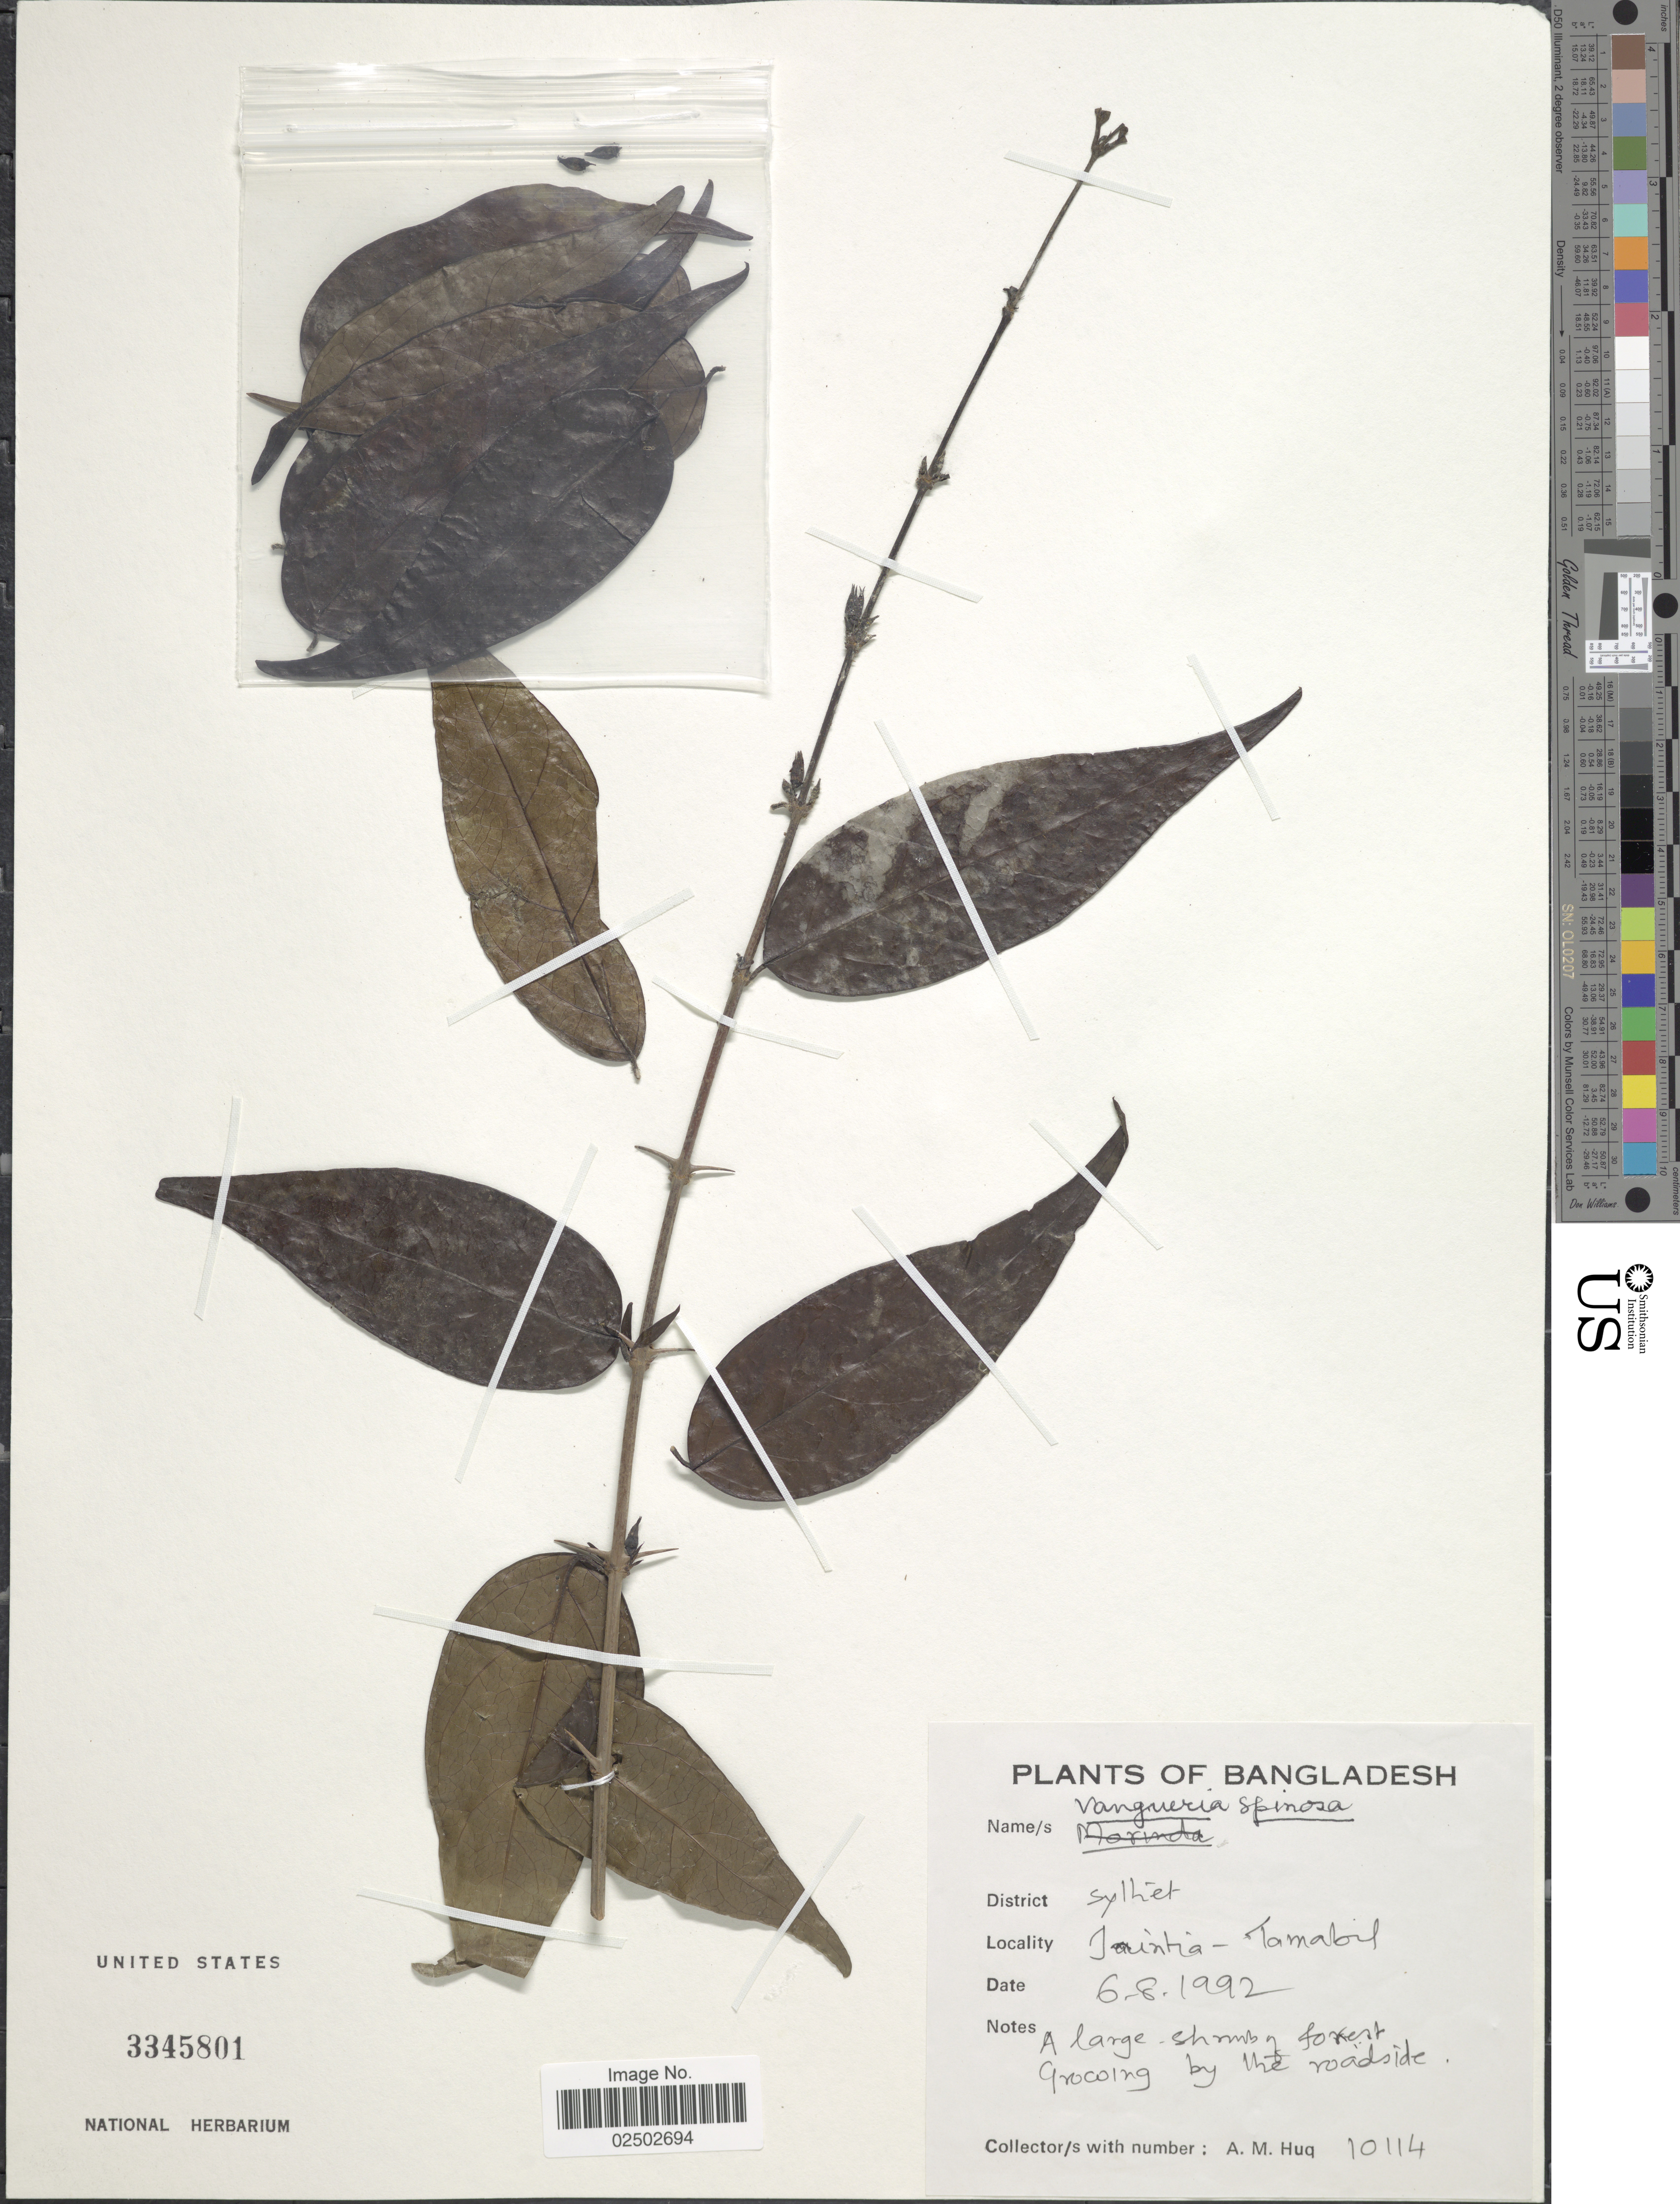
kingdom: Plantae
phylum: Tracheophyta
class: Magnoliopsida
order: Gentianales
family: Rubiaceae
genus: Vangueria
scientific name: Vangueria spinosa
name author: Roxb.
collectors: A. M. Huq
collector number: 10114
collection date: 1992-08-06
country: Bangladesh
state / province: Sylhet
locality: District Sylhet, Taintia-Tamabil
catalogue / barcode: US 3345801